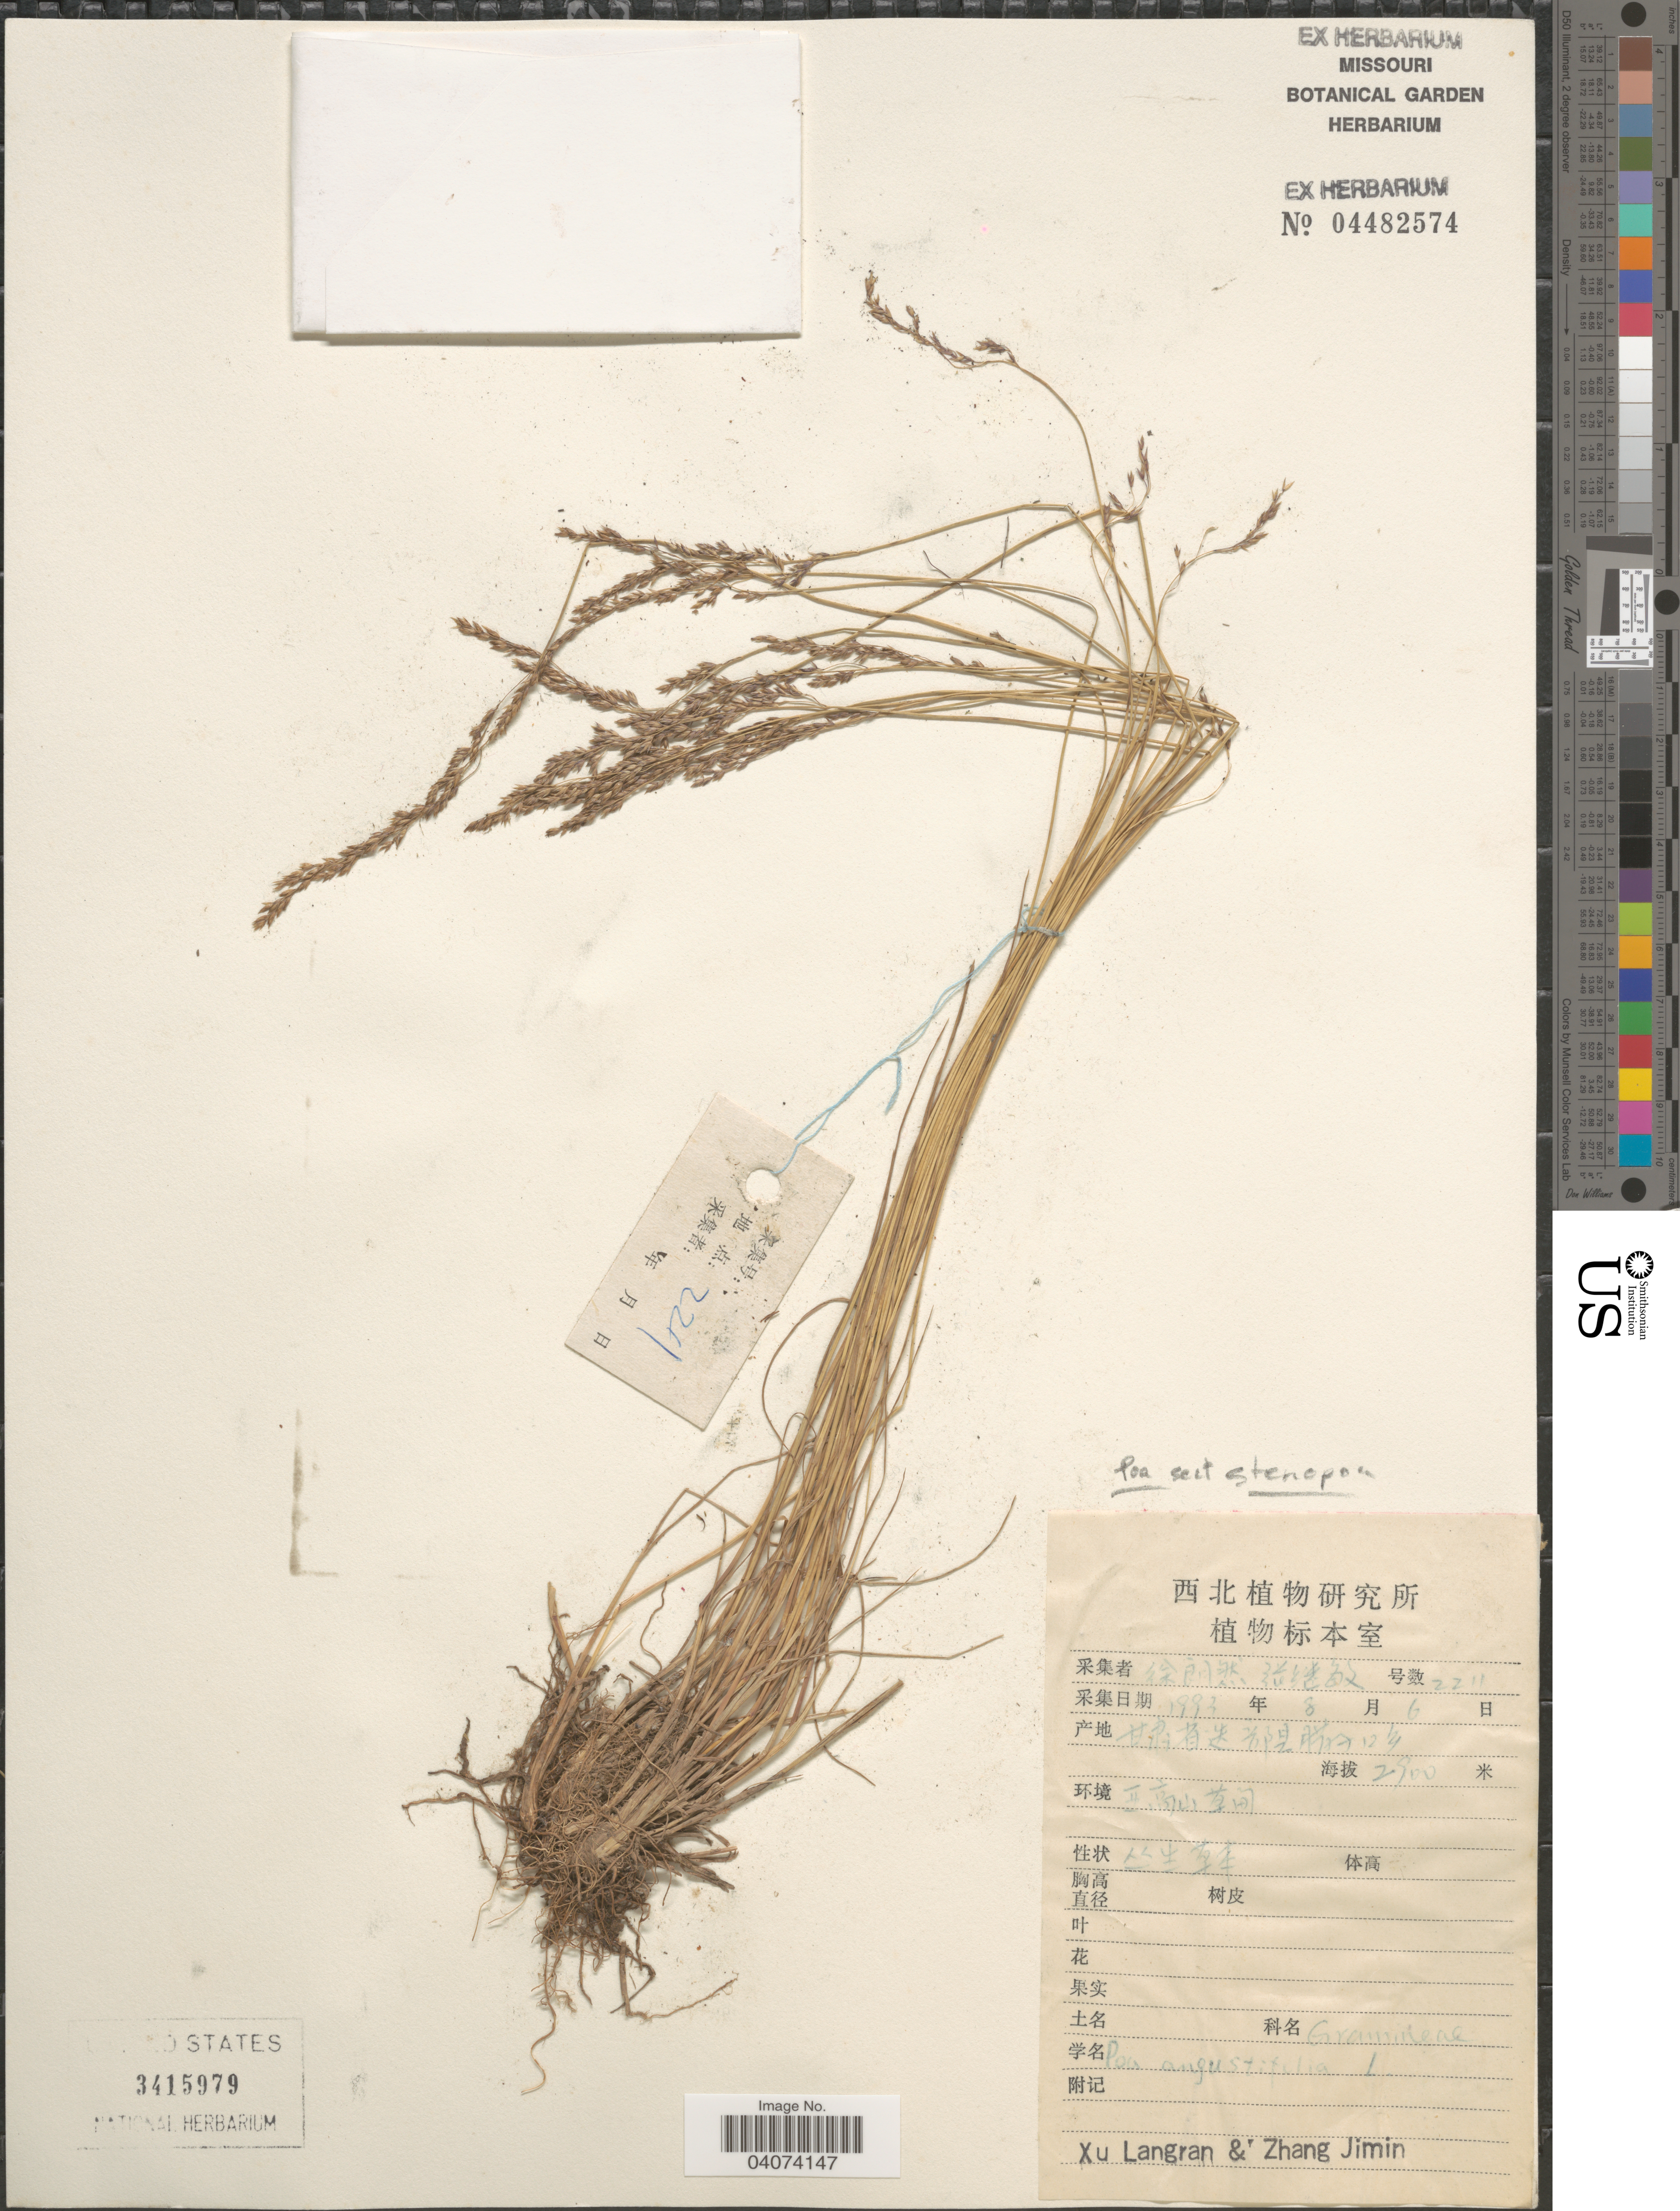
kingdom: Plantae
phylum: Tracheophyta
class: Liliopsida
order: Poales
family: Poaceae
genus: Poa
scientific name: Poa sp.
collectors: L. Xu & J. Zhang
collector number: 2211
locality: X.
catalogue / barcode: US 3415979